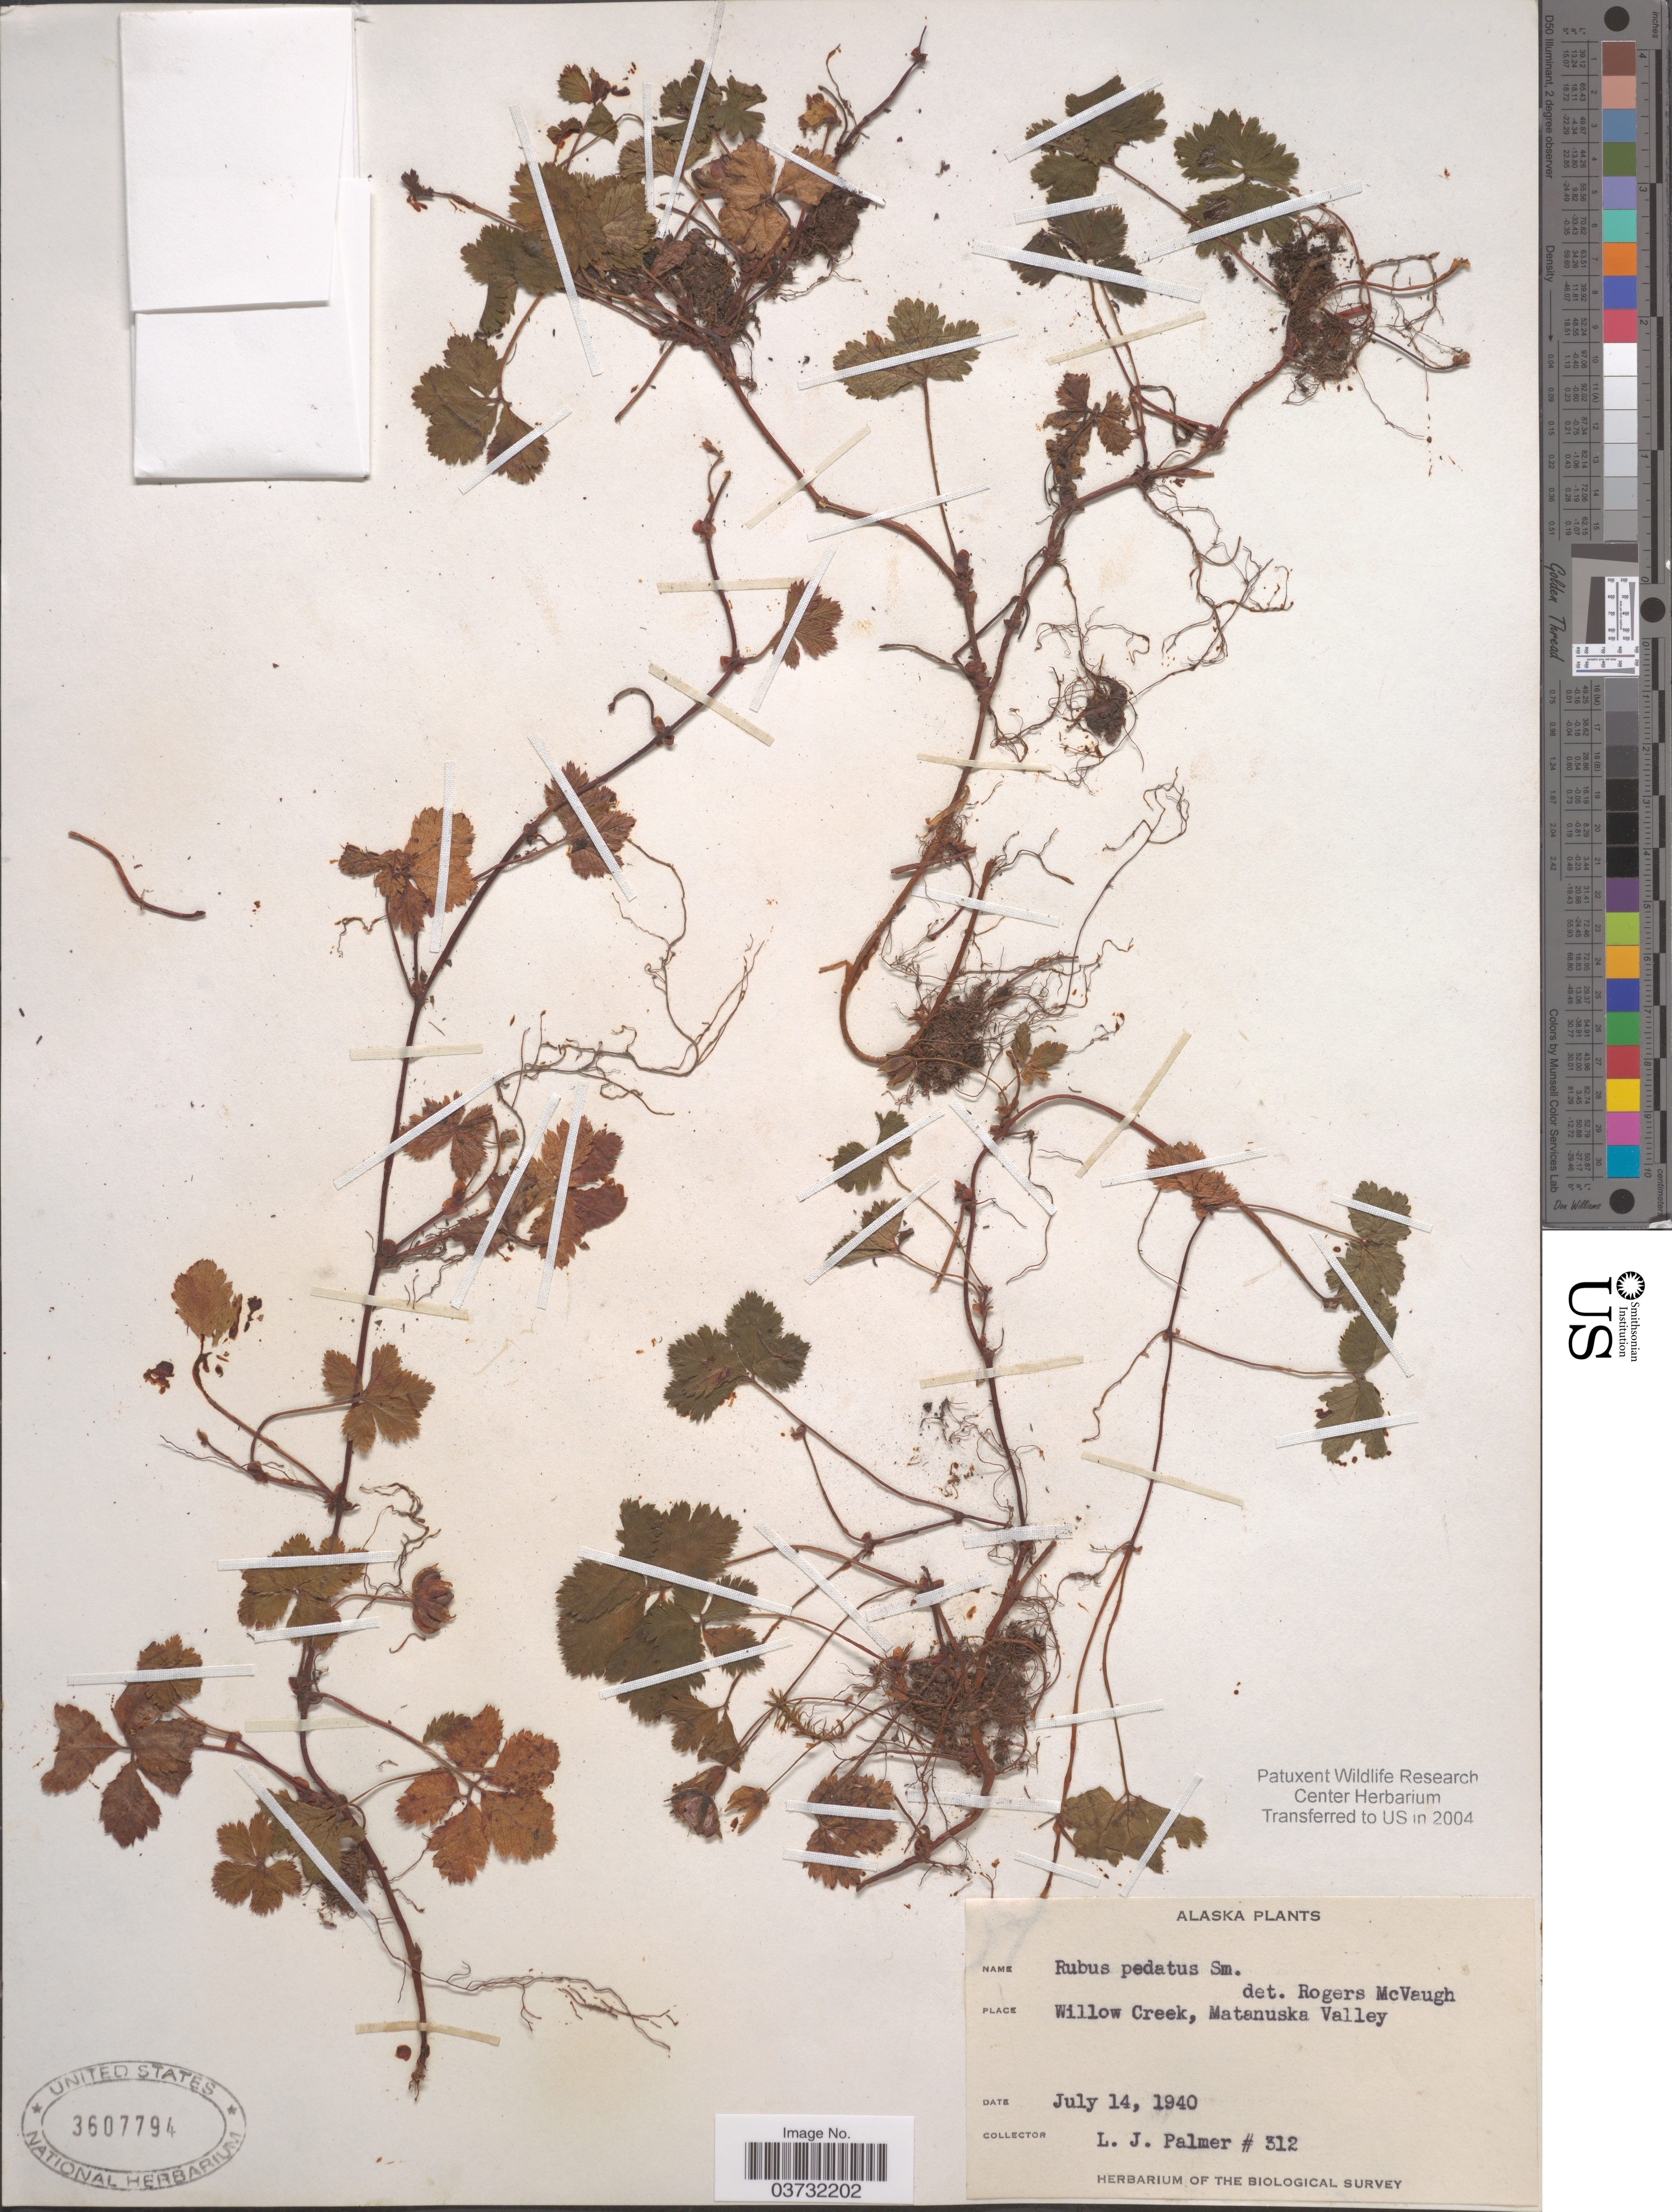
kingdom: Plantae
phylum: Tracheophyta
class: Magnoliopsida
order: Rosales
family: Rosaceae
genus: Rubus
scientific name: Rubus pedatus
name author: Sm.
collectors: L. J. Palmer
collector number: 312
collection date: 1940-07-14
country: United States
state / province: Alaska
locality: Willow Creek, Matanuska Valley.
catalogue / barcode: US 3607794